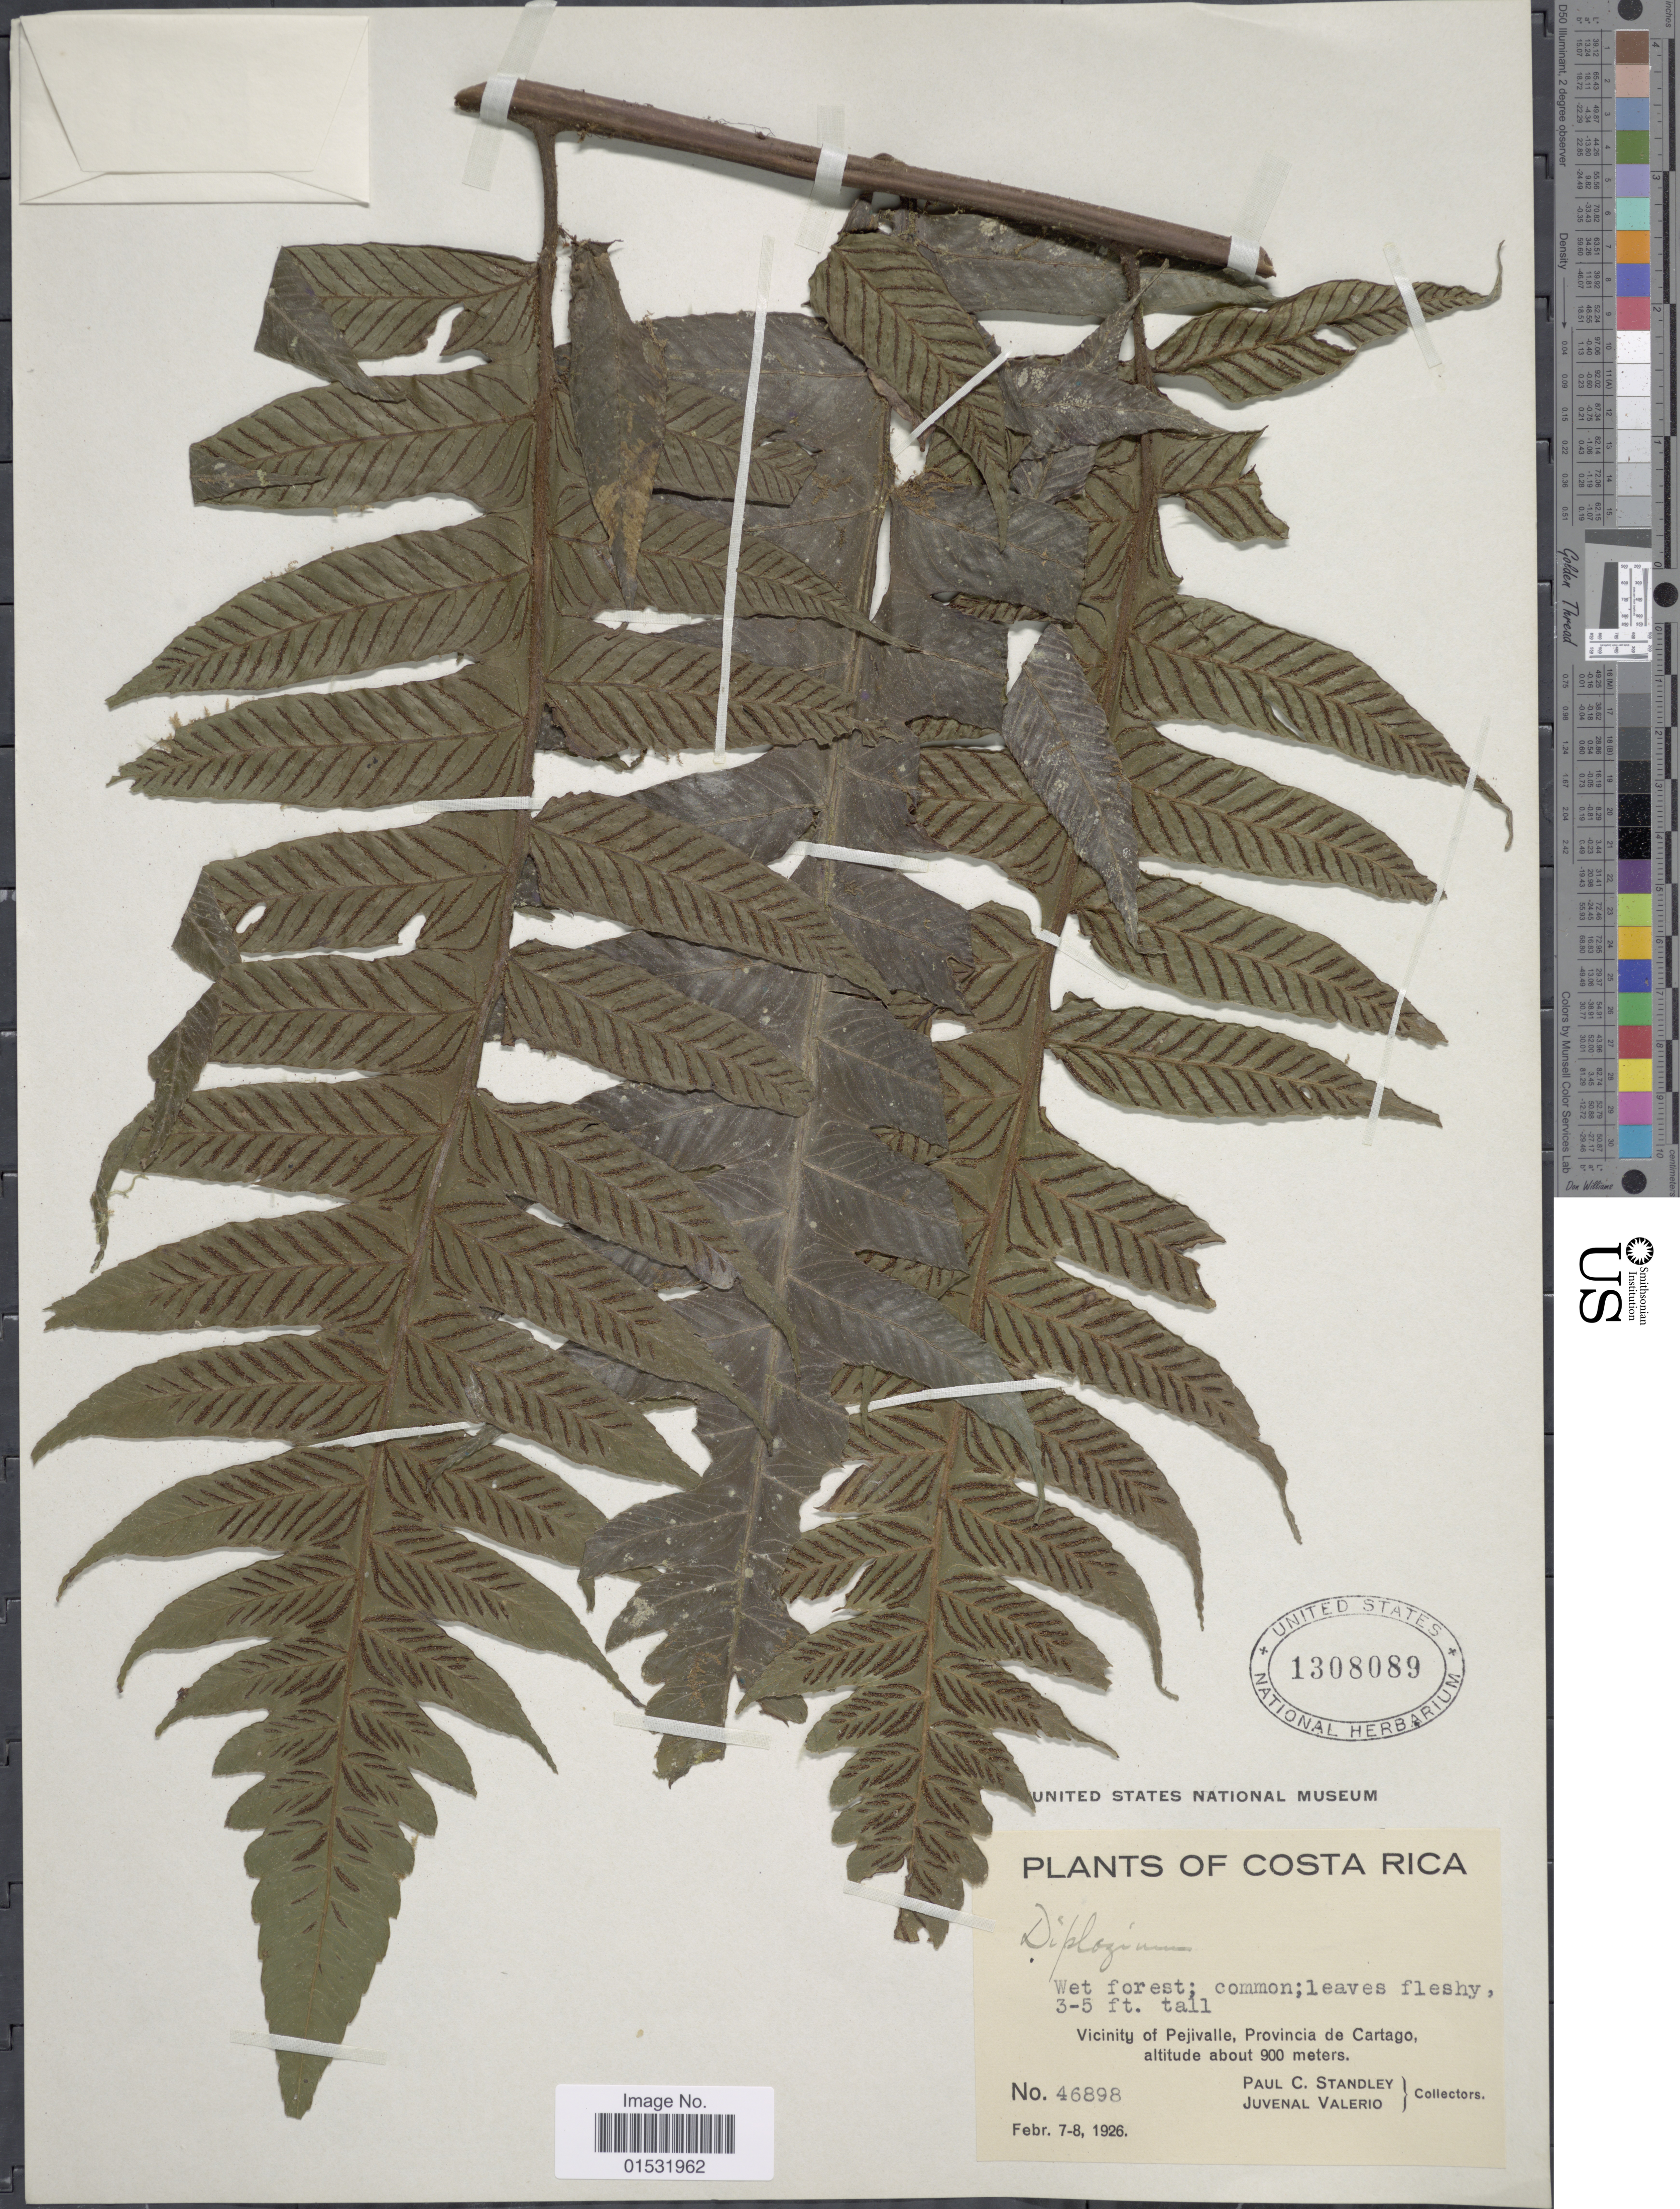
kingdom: Plantae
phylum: Tracheophyta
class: Polypodiopsida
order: Polypodiales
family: Athyriaceae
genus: Diplazium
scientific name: Diplazium macrophyllum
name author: Desv.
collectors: P. C. Standley & J. Valerio R.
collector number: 46898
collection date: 1926-02-07/1926-02-08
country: Costa Rica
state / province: Cartago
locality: Vicinity of Pejivalle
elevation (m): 900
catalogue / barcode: US 1308089